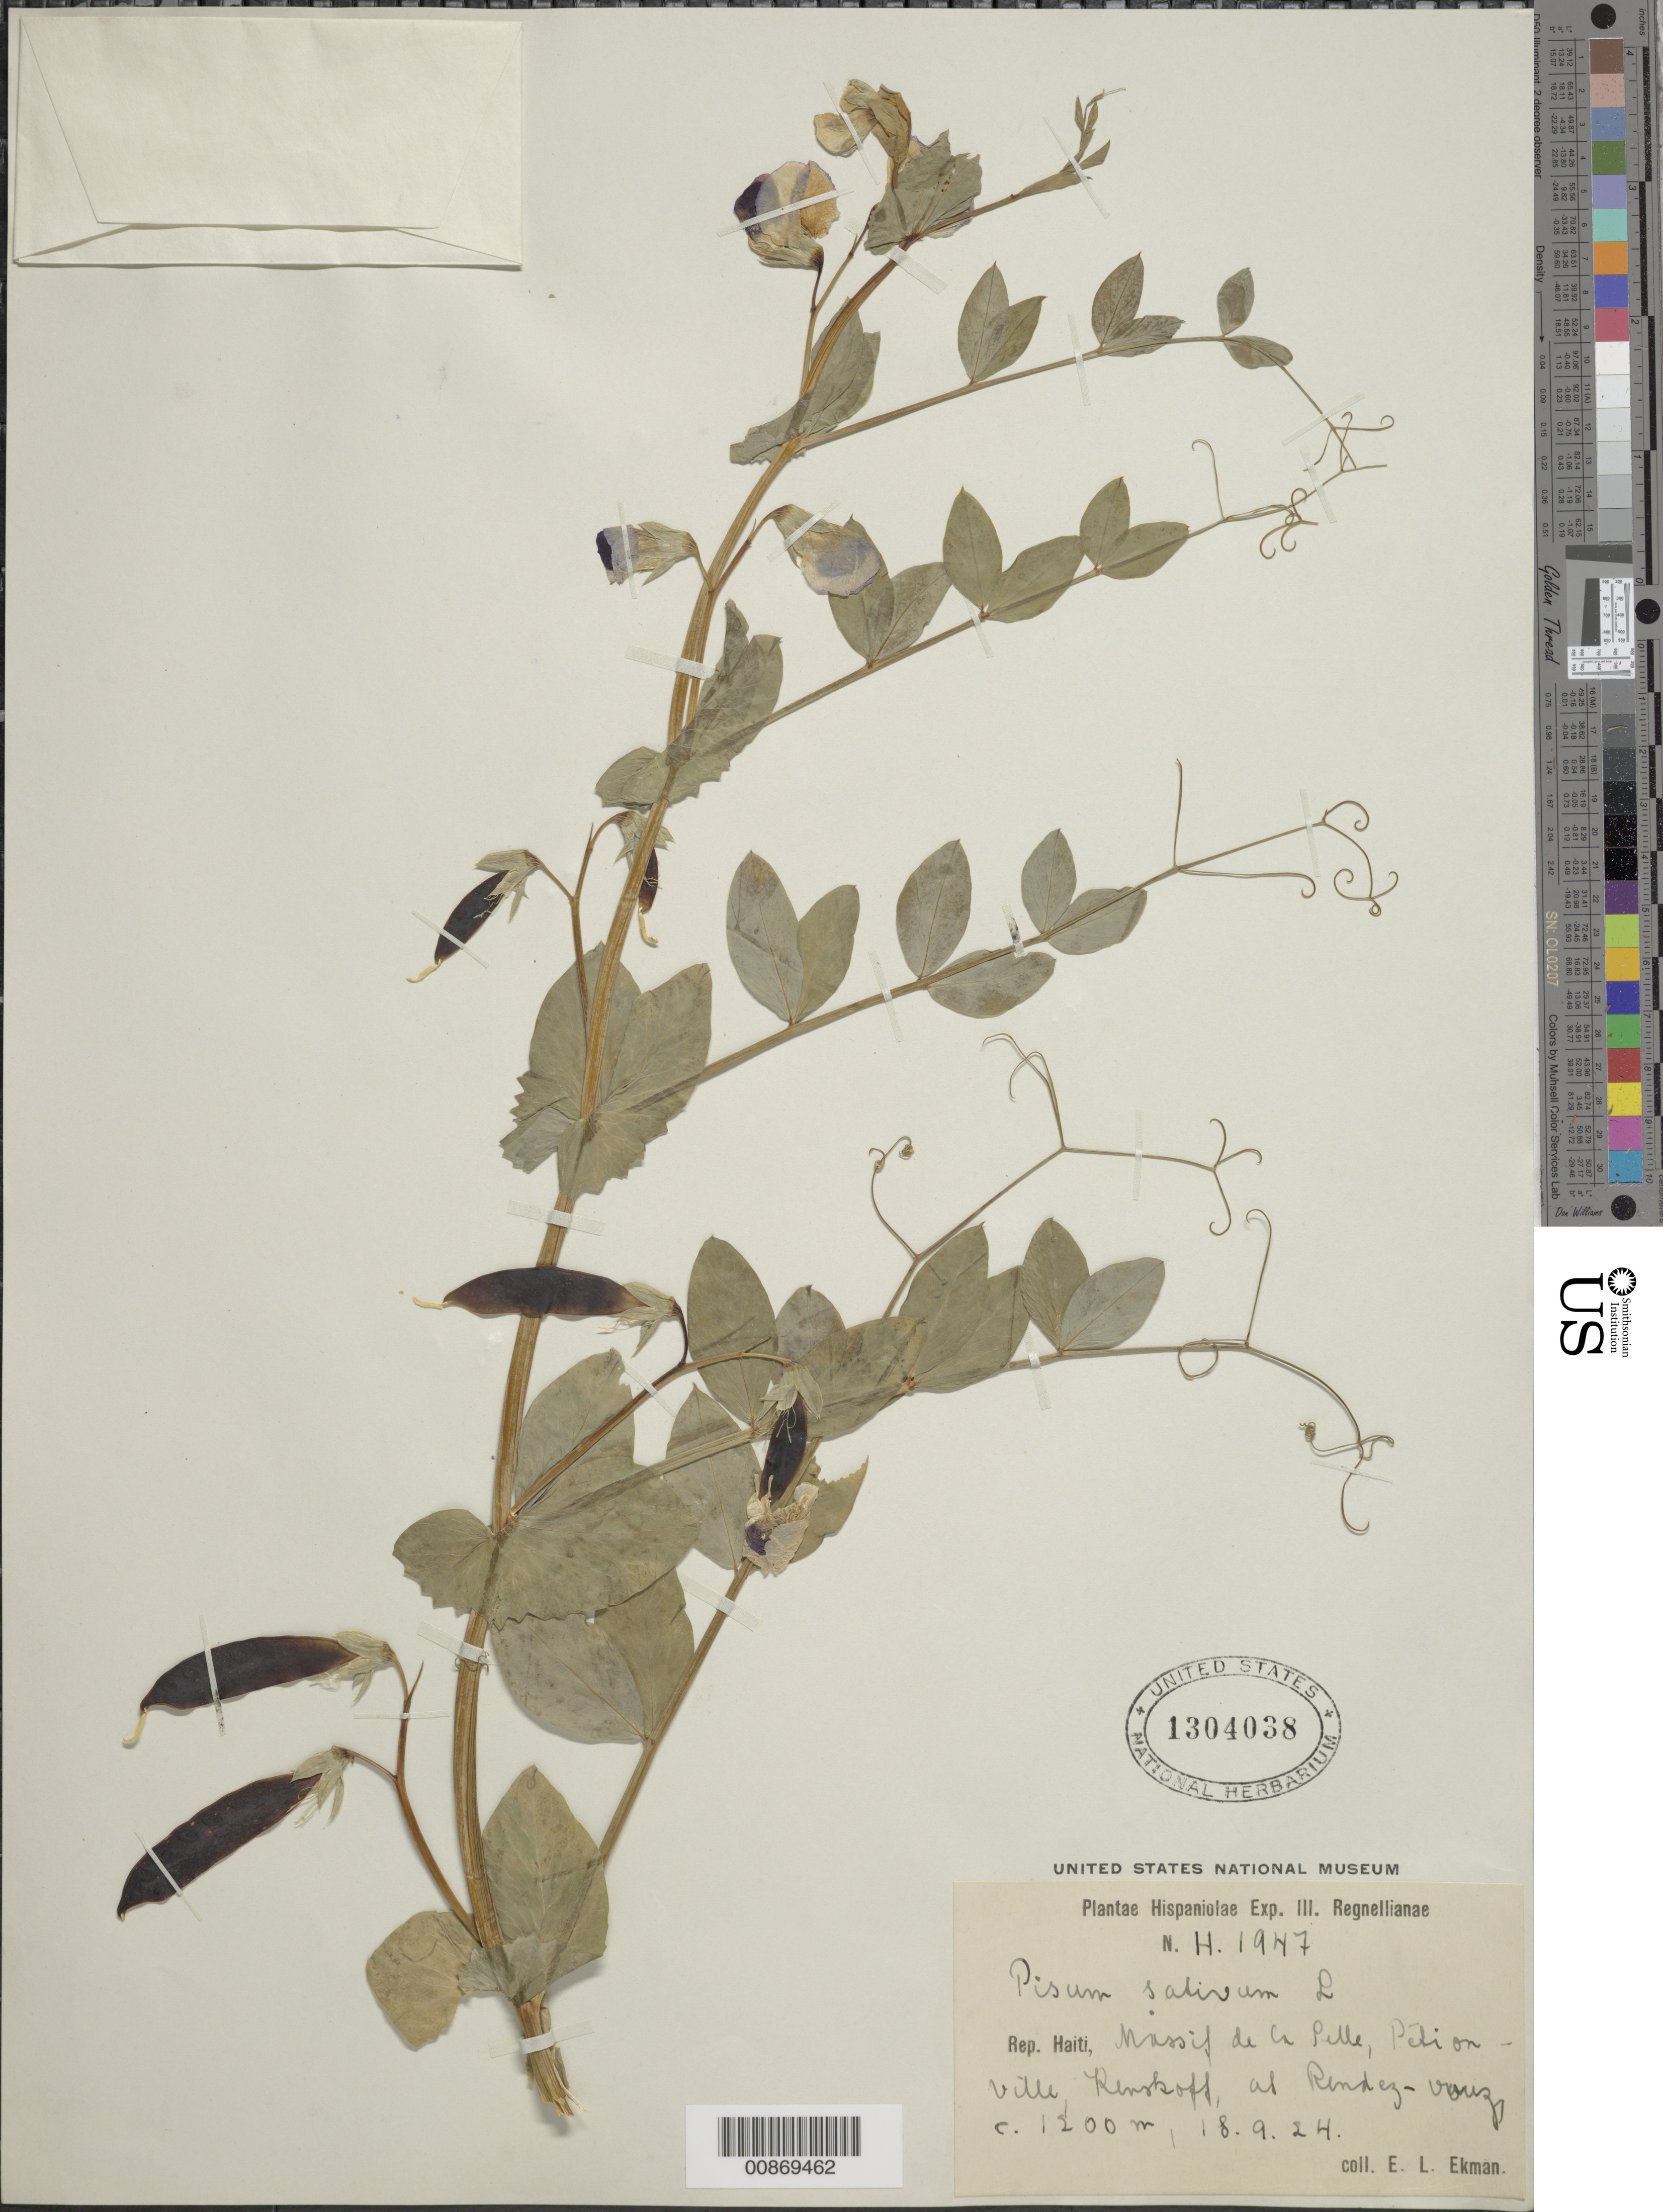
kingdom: Plantae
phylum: Tracheophyta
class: Magnoliopsida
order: Fabales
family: Fabaceae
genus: Pisum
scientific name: Pisum sativum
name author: L.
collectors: E. L. Ekman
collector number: H 1947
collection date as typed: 18 Sep 1924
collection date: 1924-09-18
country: Haiti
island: Hispaniola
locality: Massif de la Selle, Pétionville, Kenskoff, at Rendez-vouz.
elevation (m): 1200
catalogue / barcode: US 1304038